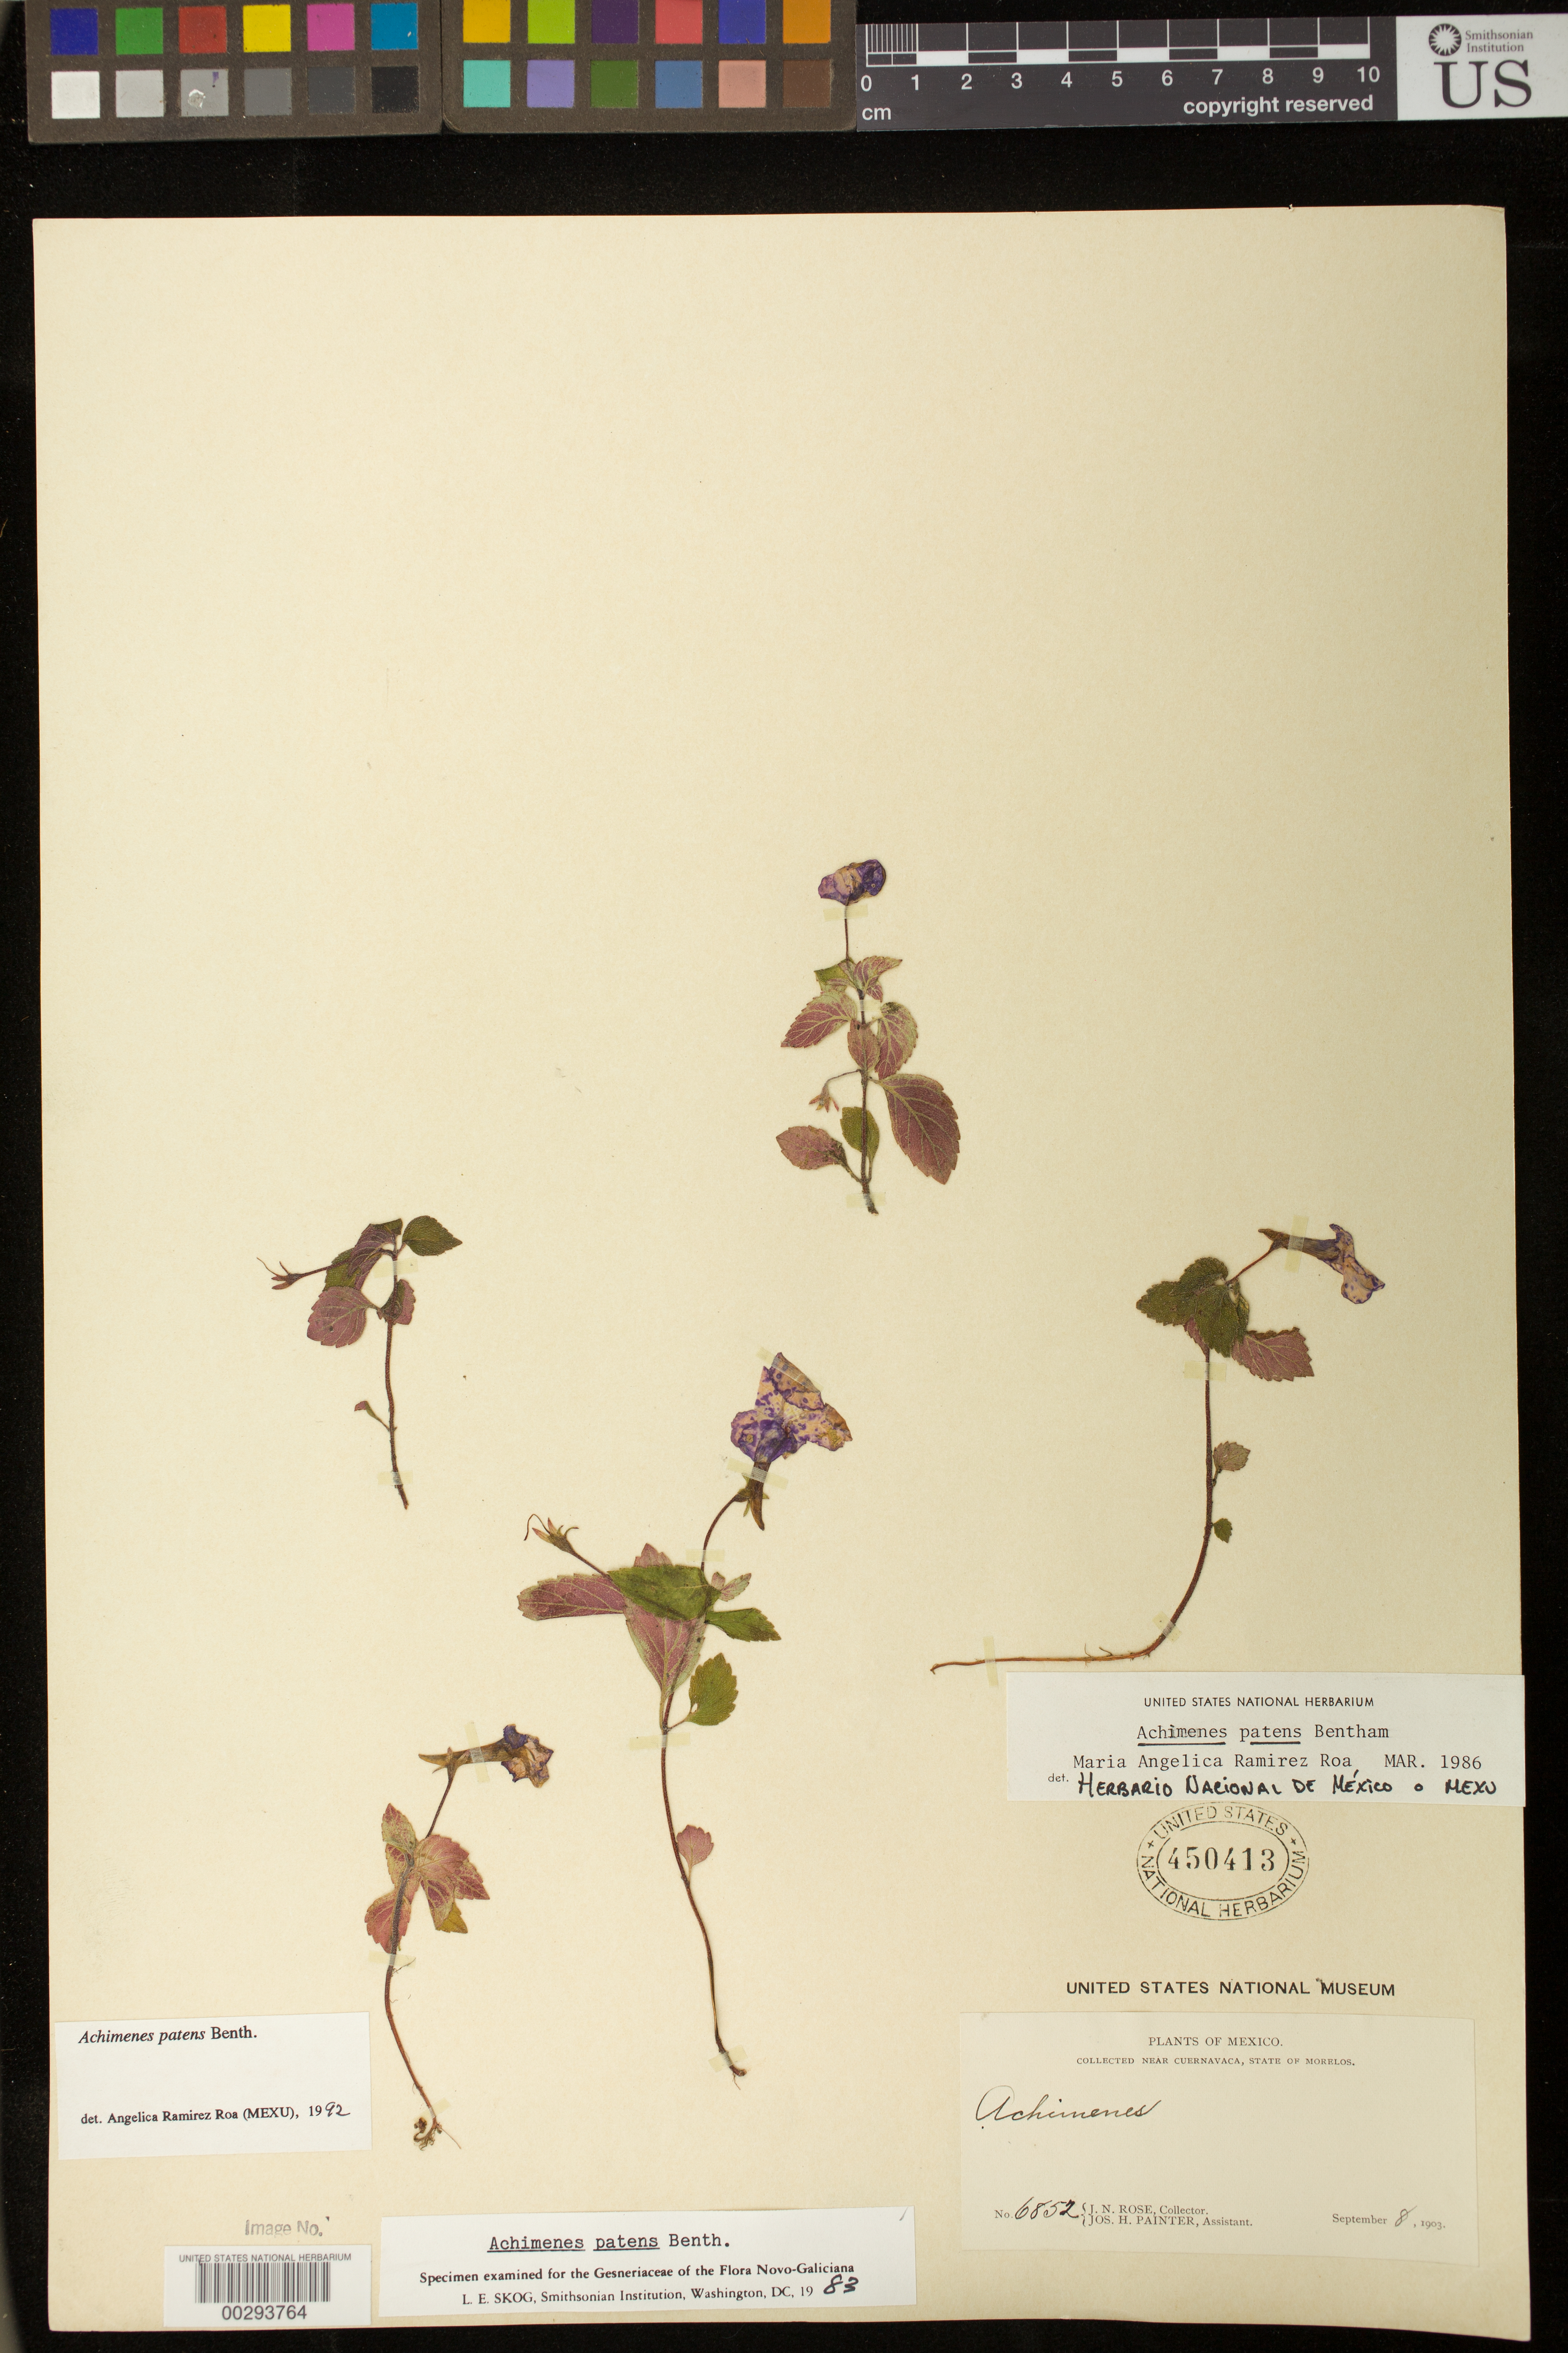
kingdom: Plantae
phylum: Tracheophyta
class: Magnoliopsida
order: Lamiales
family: Gesneriaceae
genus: Achimenes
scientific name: Achimenes patens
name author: Benth.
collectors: J. N. Rose & J. H. Painter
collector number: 6852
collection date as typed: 08 Sep 1903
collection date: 1903-09-08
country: Mexico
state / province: Morelos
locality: Near Cuernavaca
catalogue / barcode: US 450413